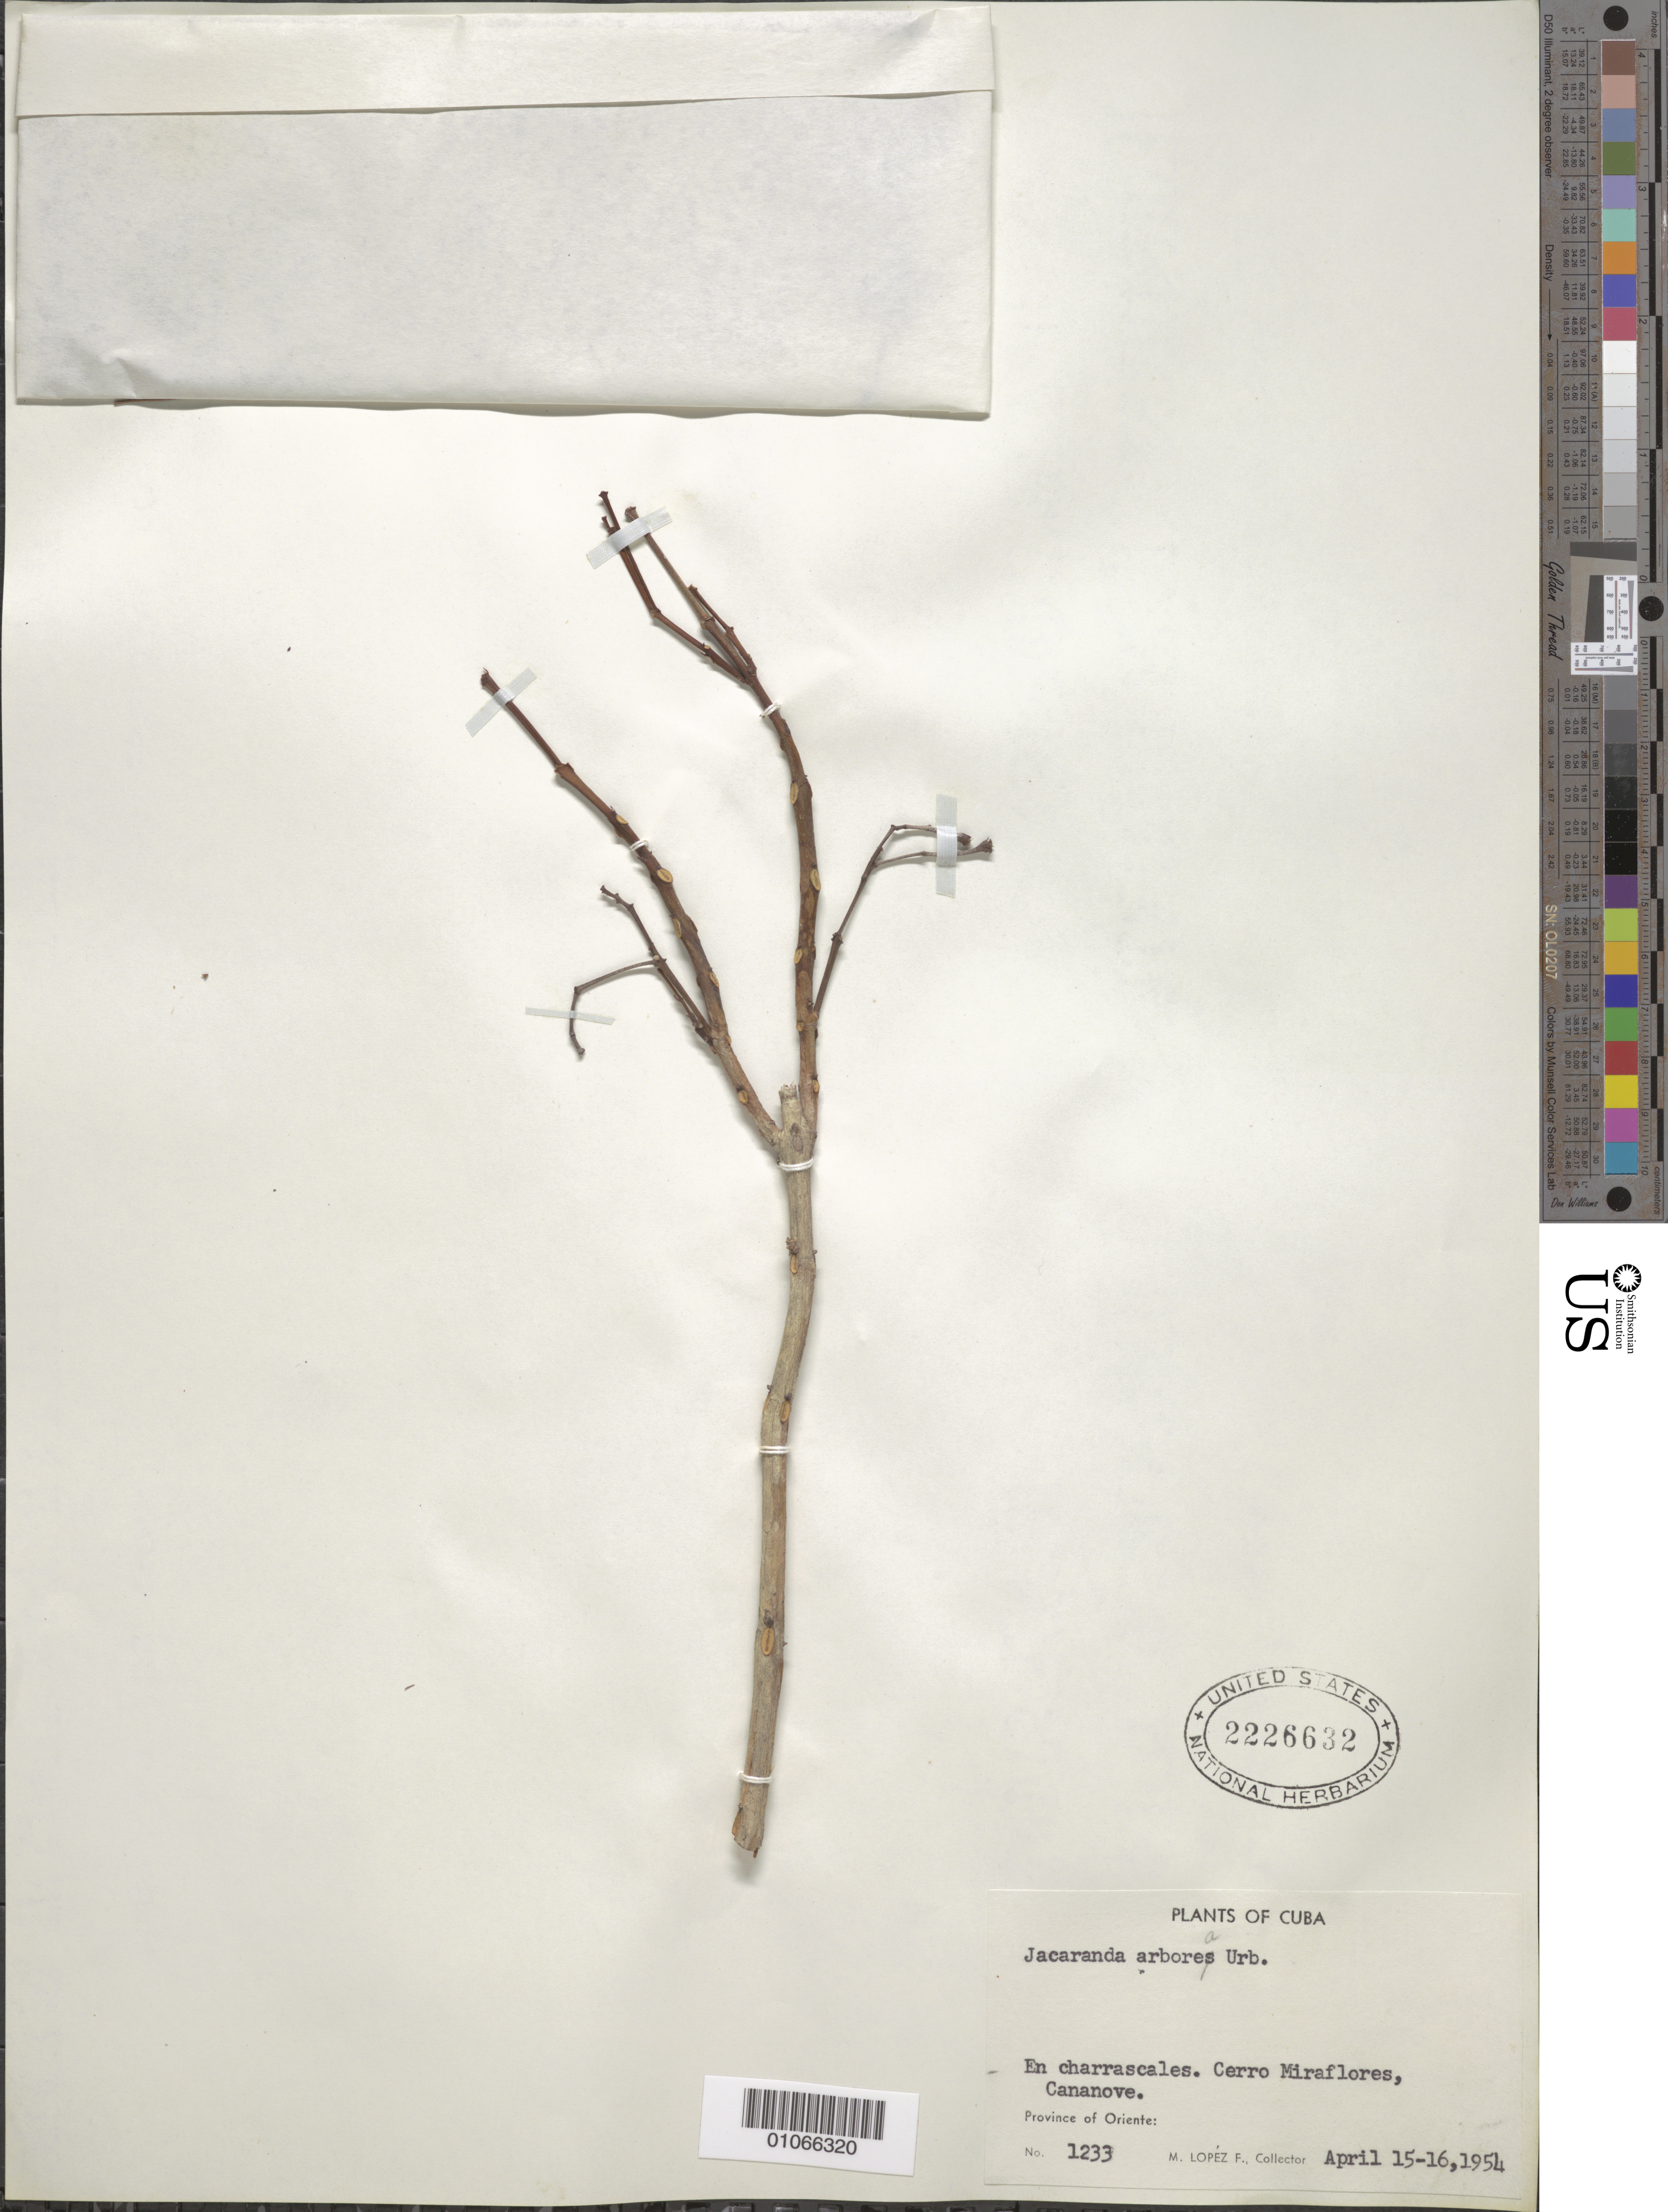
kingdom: Plantae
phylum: Tracheophyta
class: Magnoliopsida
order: Lamiales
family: Bignoniaceae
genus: Jacaranda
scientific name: Jacaranda arborea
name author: Urb.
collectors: M. López Figueiras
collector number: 1233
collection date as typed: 15 Apr 1954 to 16 Apr 1954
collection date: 1954-04-15/1954-04-16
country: Cuba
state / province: Oriente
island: Cuba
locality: Cerro Miraflores, Cananove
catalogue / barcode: US 2226632